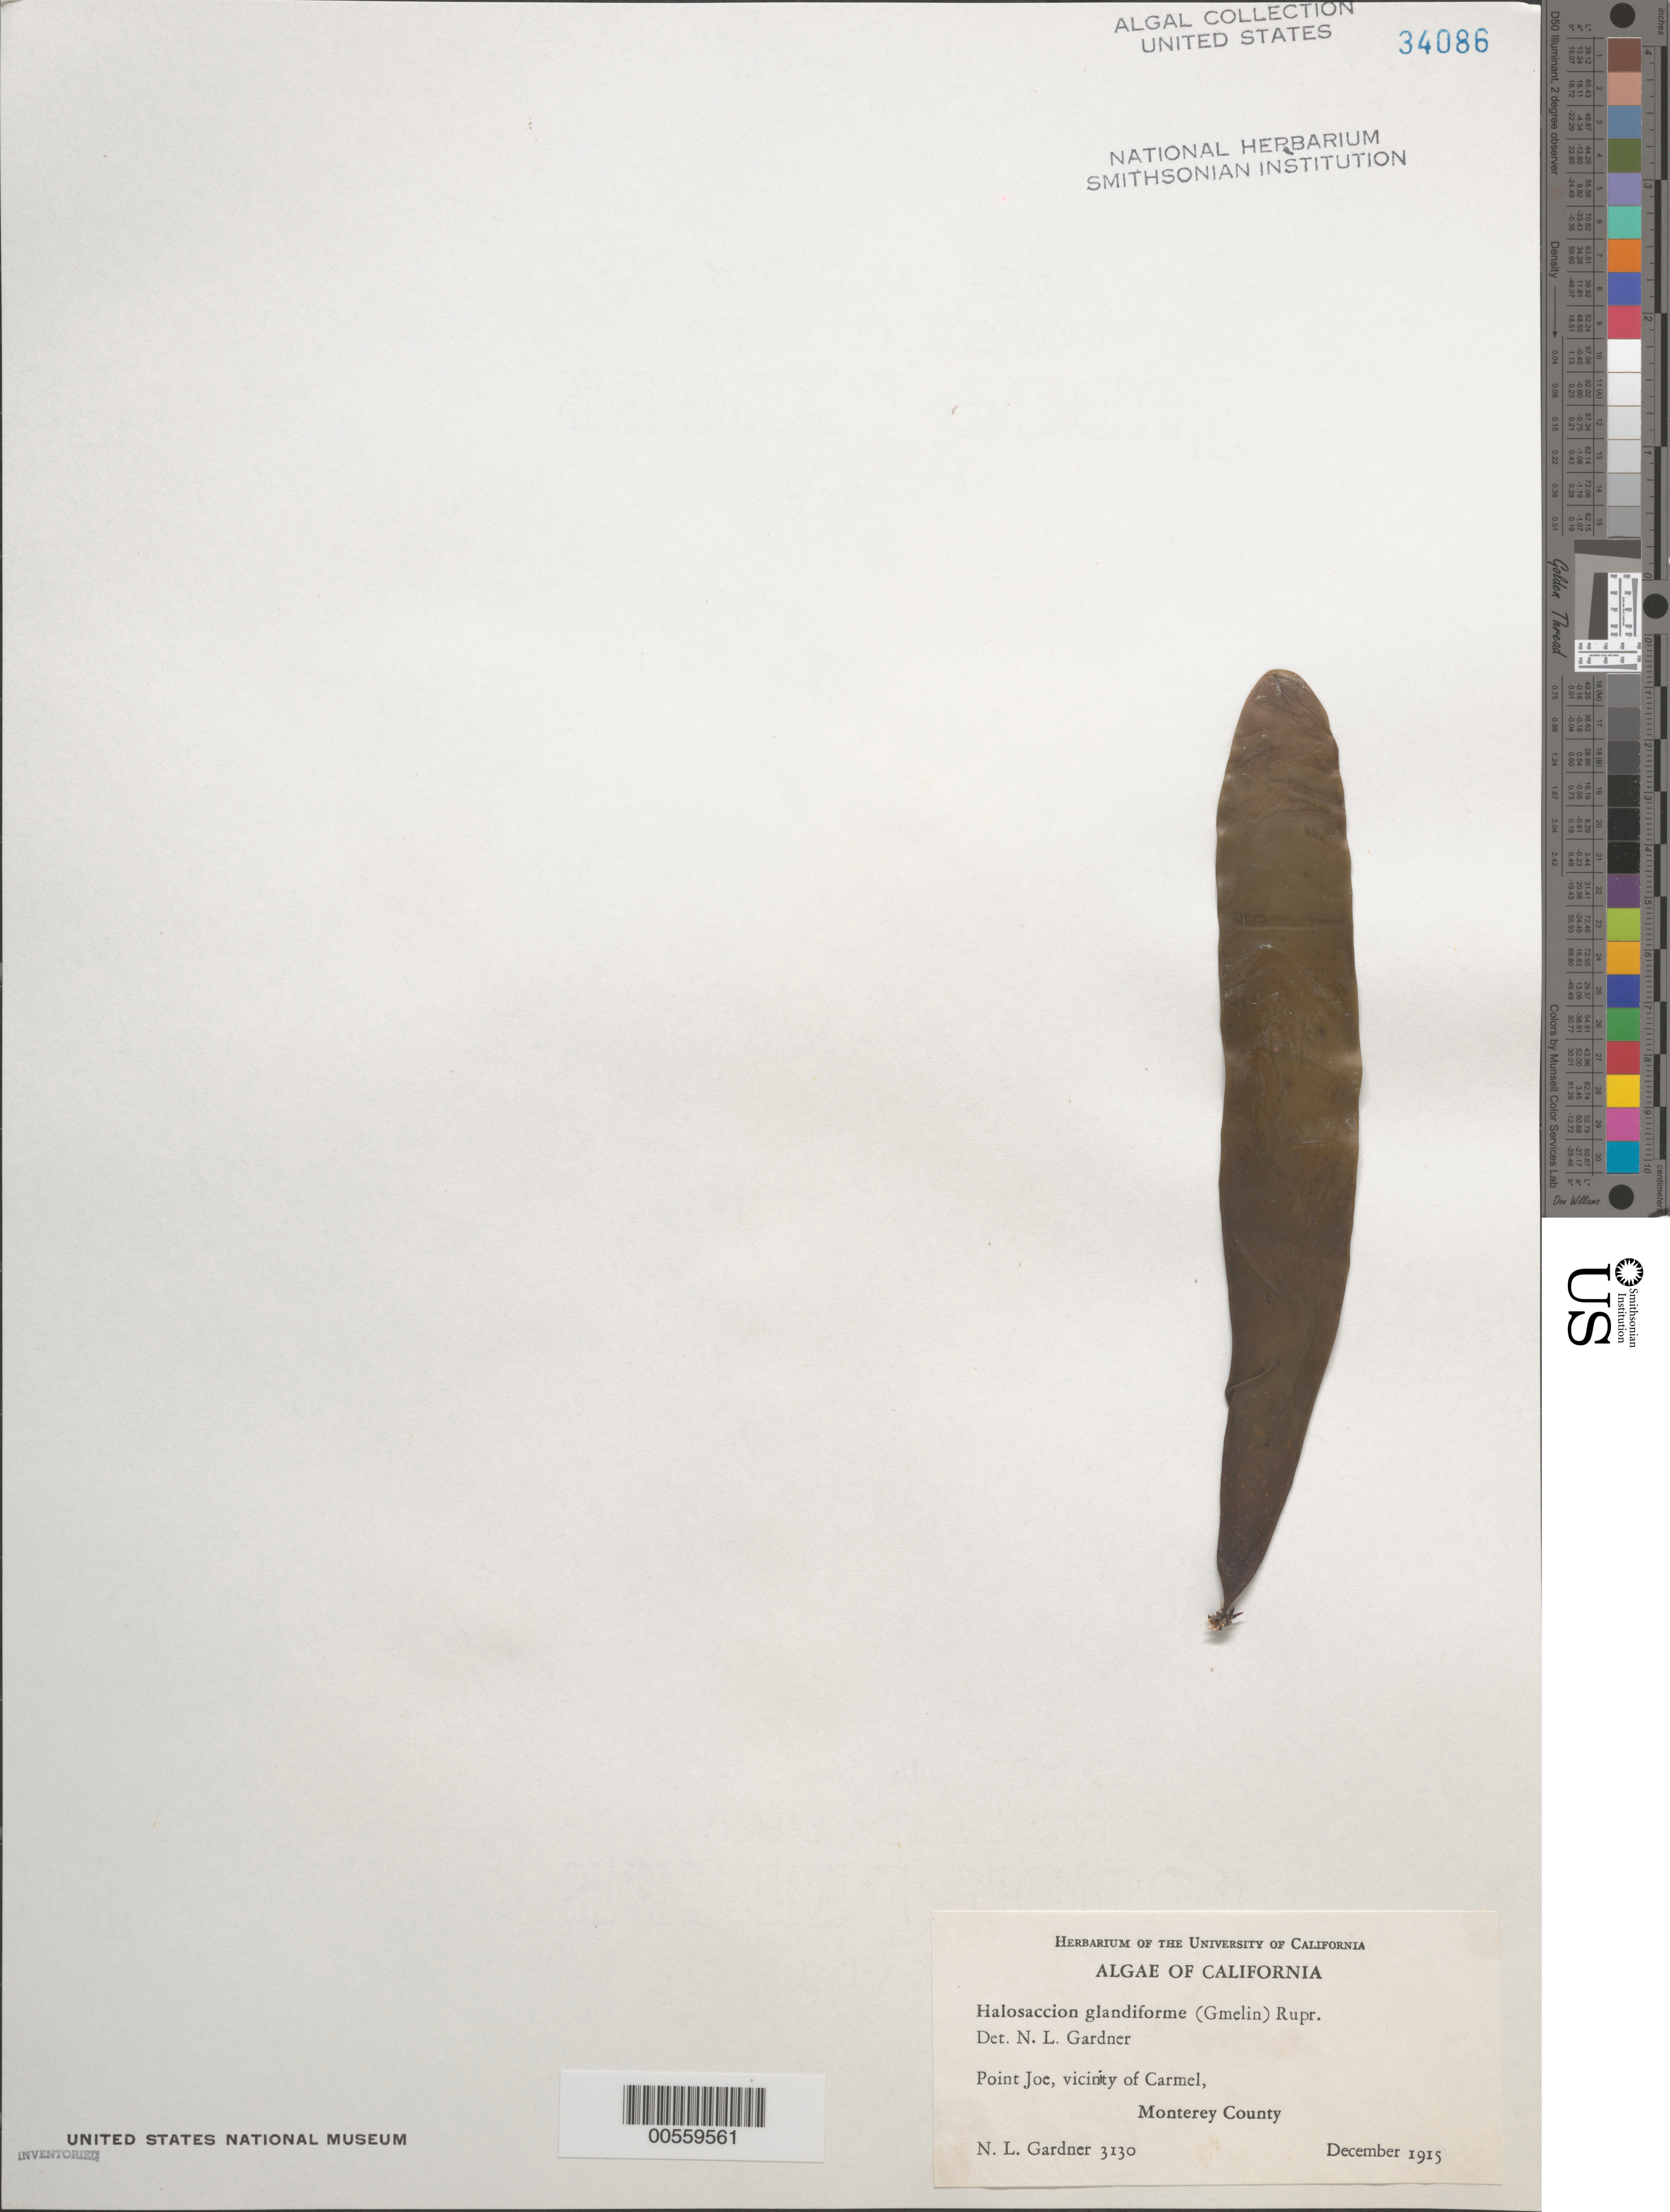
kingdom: Plantae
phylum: Rhodophyta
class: Florideophyceae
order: Palmariales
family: Palmariaceae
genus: Halosaccion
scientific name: Halosaccion glandiforme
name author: (S.G. Gmel.) Rupr.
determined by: Gardner, Nathaniel L.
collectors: N. Gardner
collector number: NLG 3130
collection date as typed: Dec 1915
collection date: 1915-12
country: United States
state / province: California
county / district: Monterey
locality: Point Joe, near Carmel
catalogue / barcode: US 34086